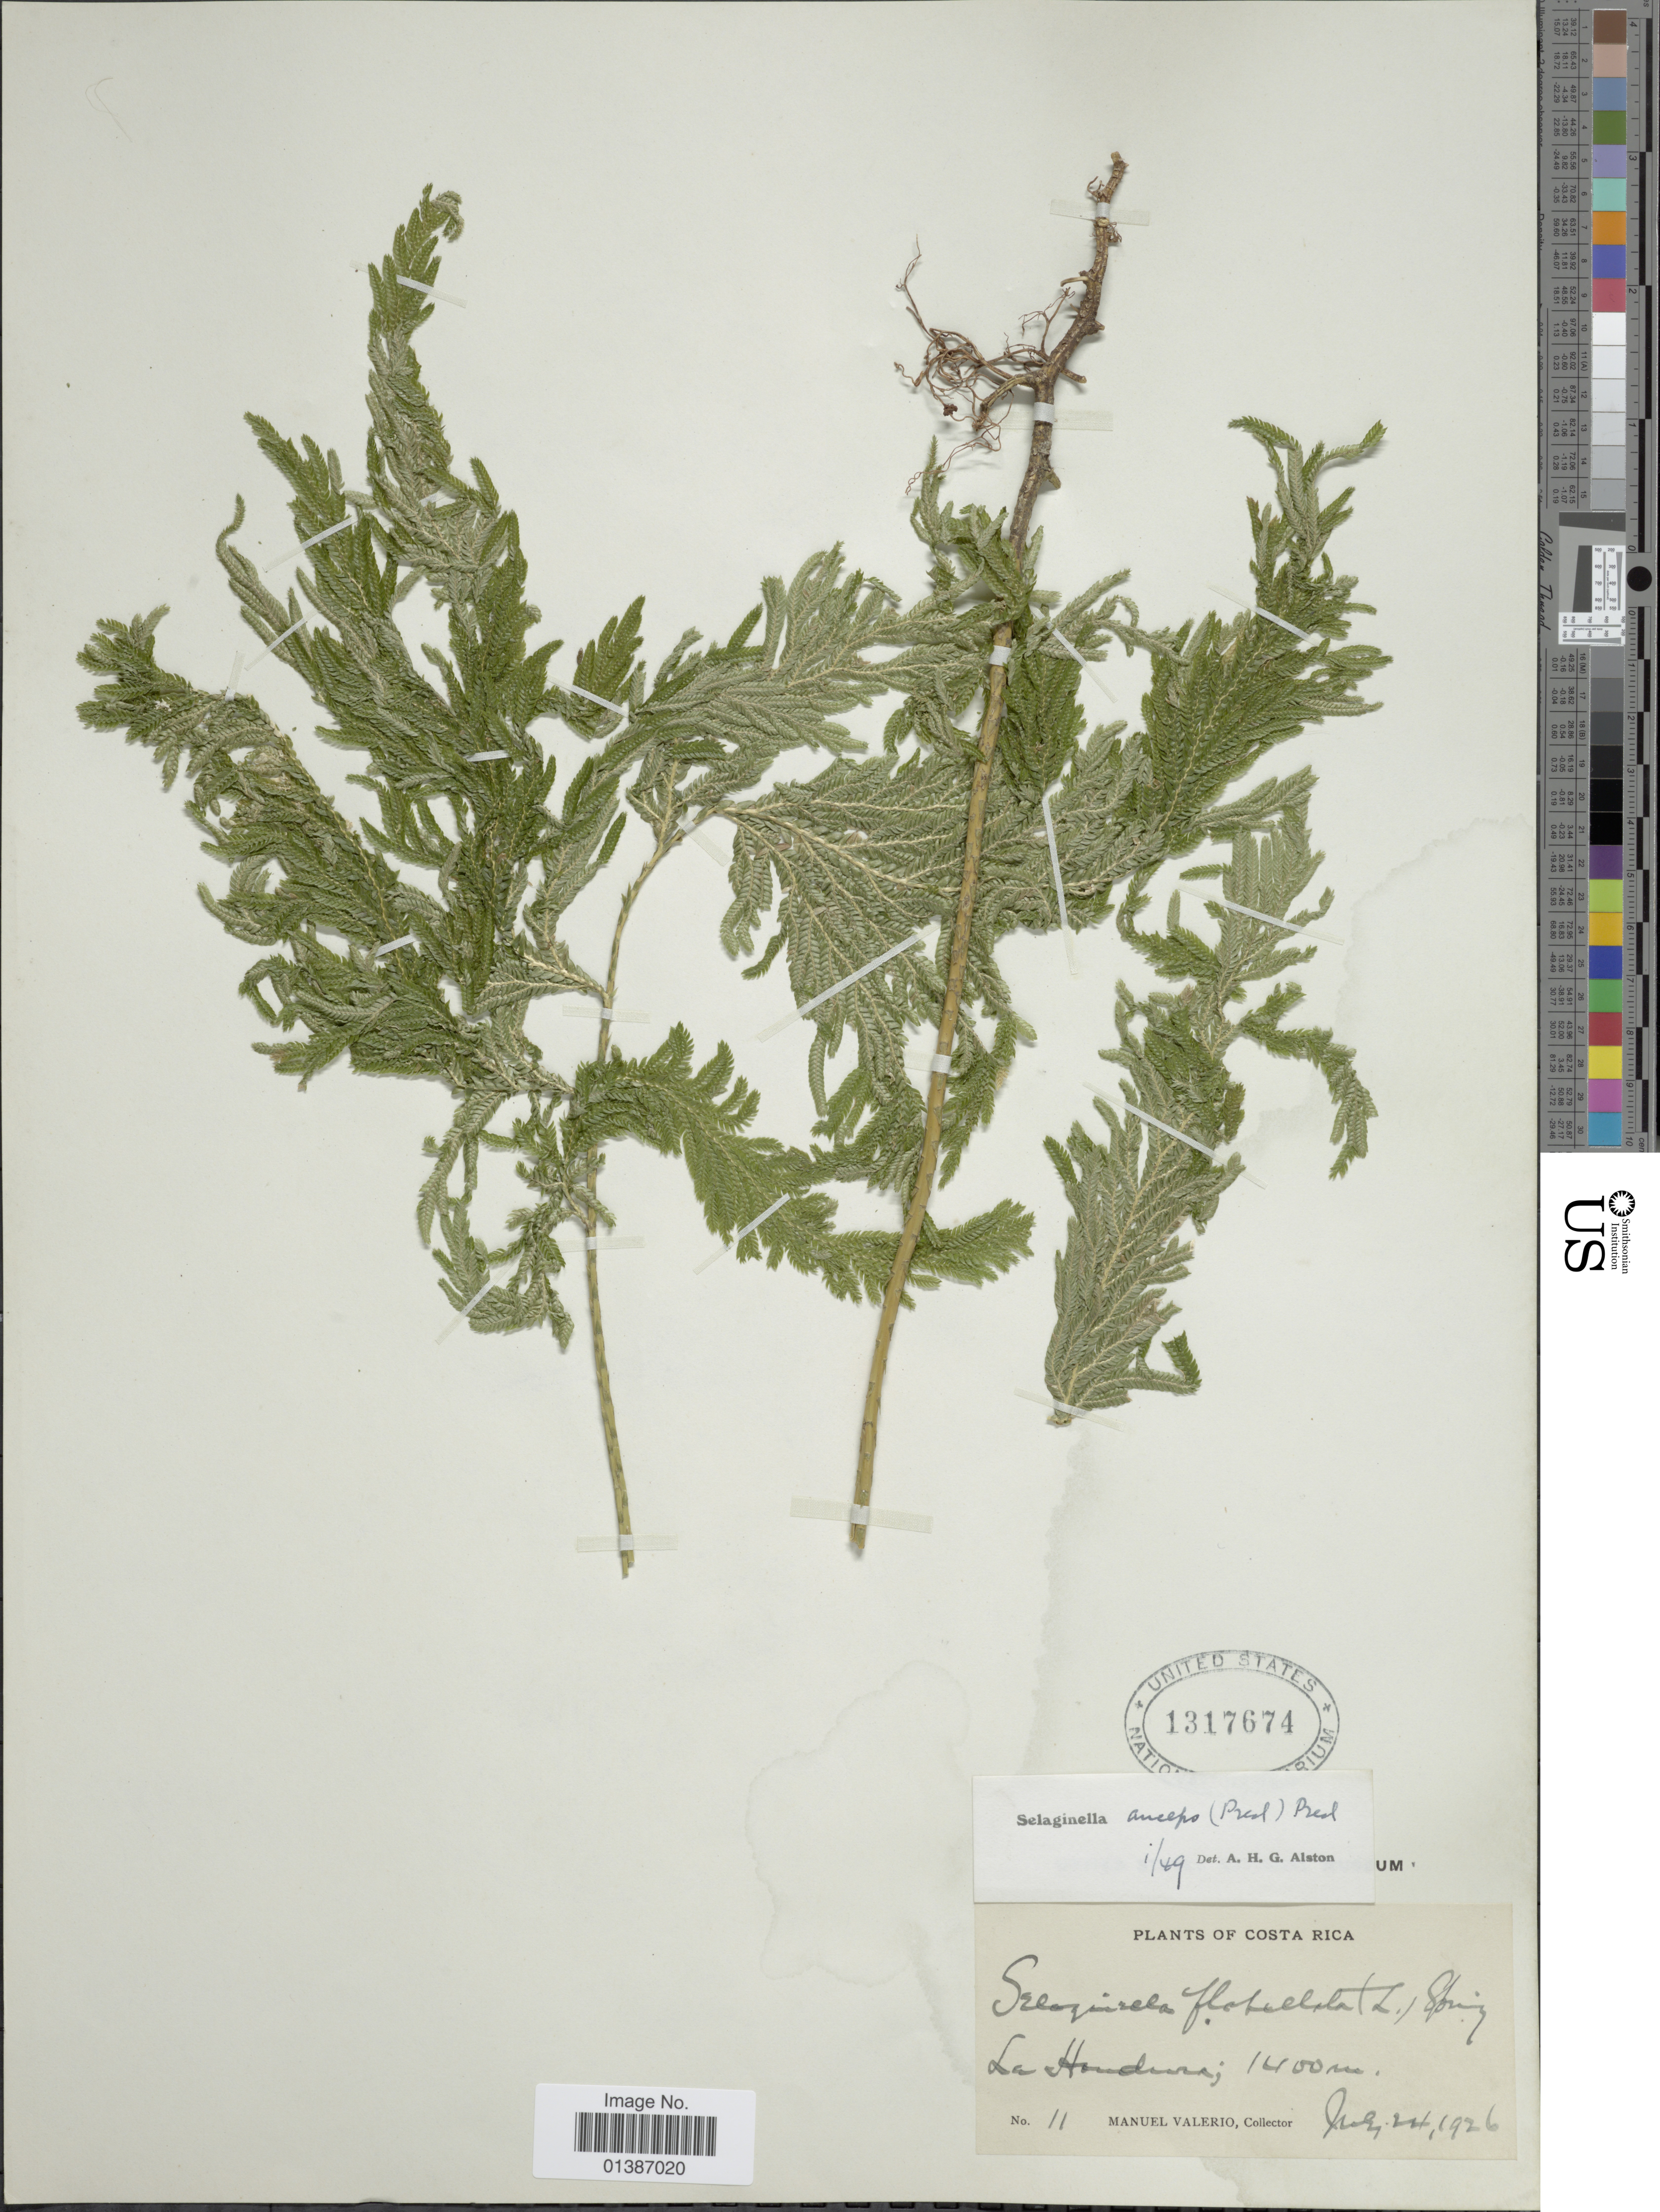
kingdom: Plantae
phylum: Tracheophyta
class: Lycopodiopsida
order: Selaginellales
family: Selaginellaceae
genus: Selaginella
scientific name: Selaginella anceps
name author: (C. Presl)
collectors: M. Valerio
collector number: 11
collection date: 1926-07-24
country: Costa Rica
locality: La Hondura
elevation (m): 1400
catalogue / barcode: US 1317674